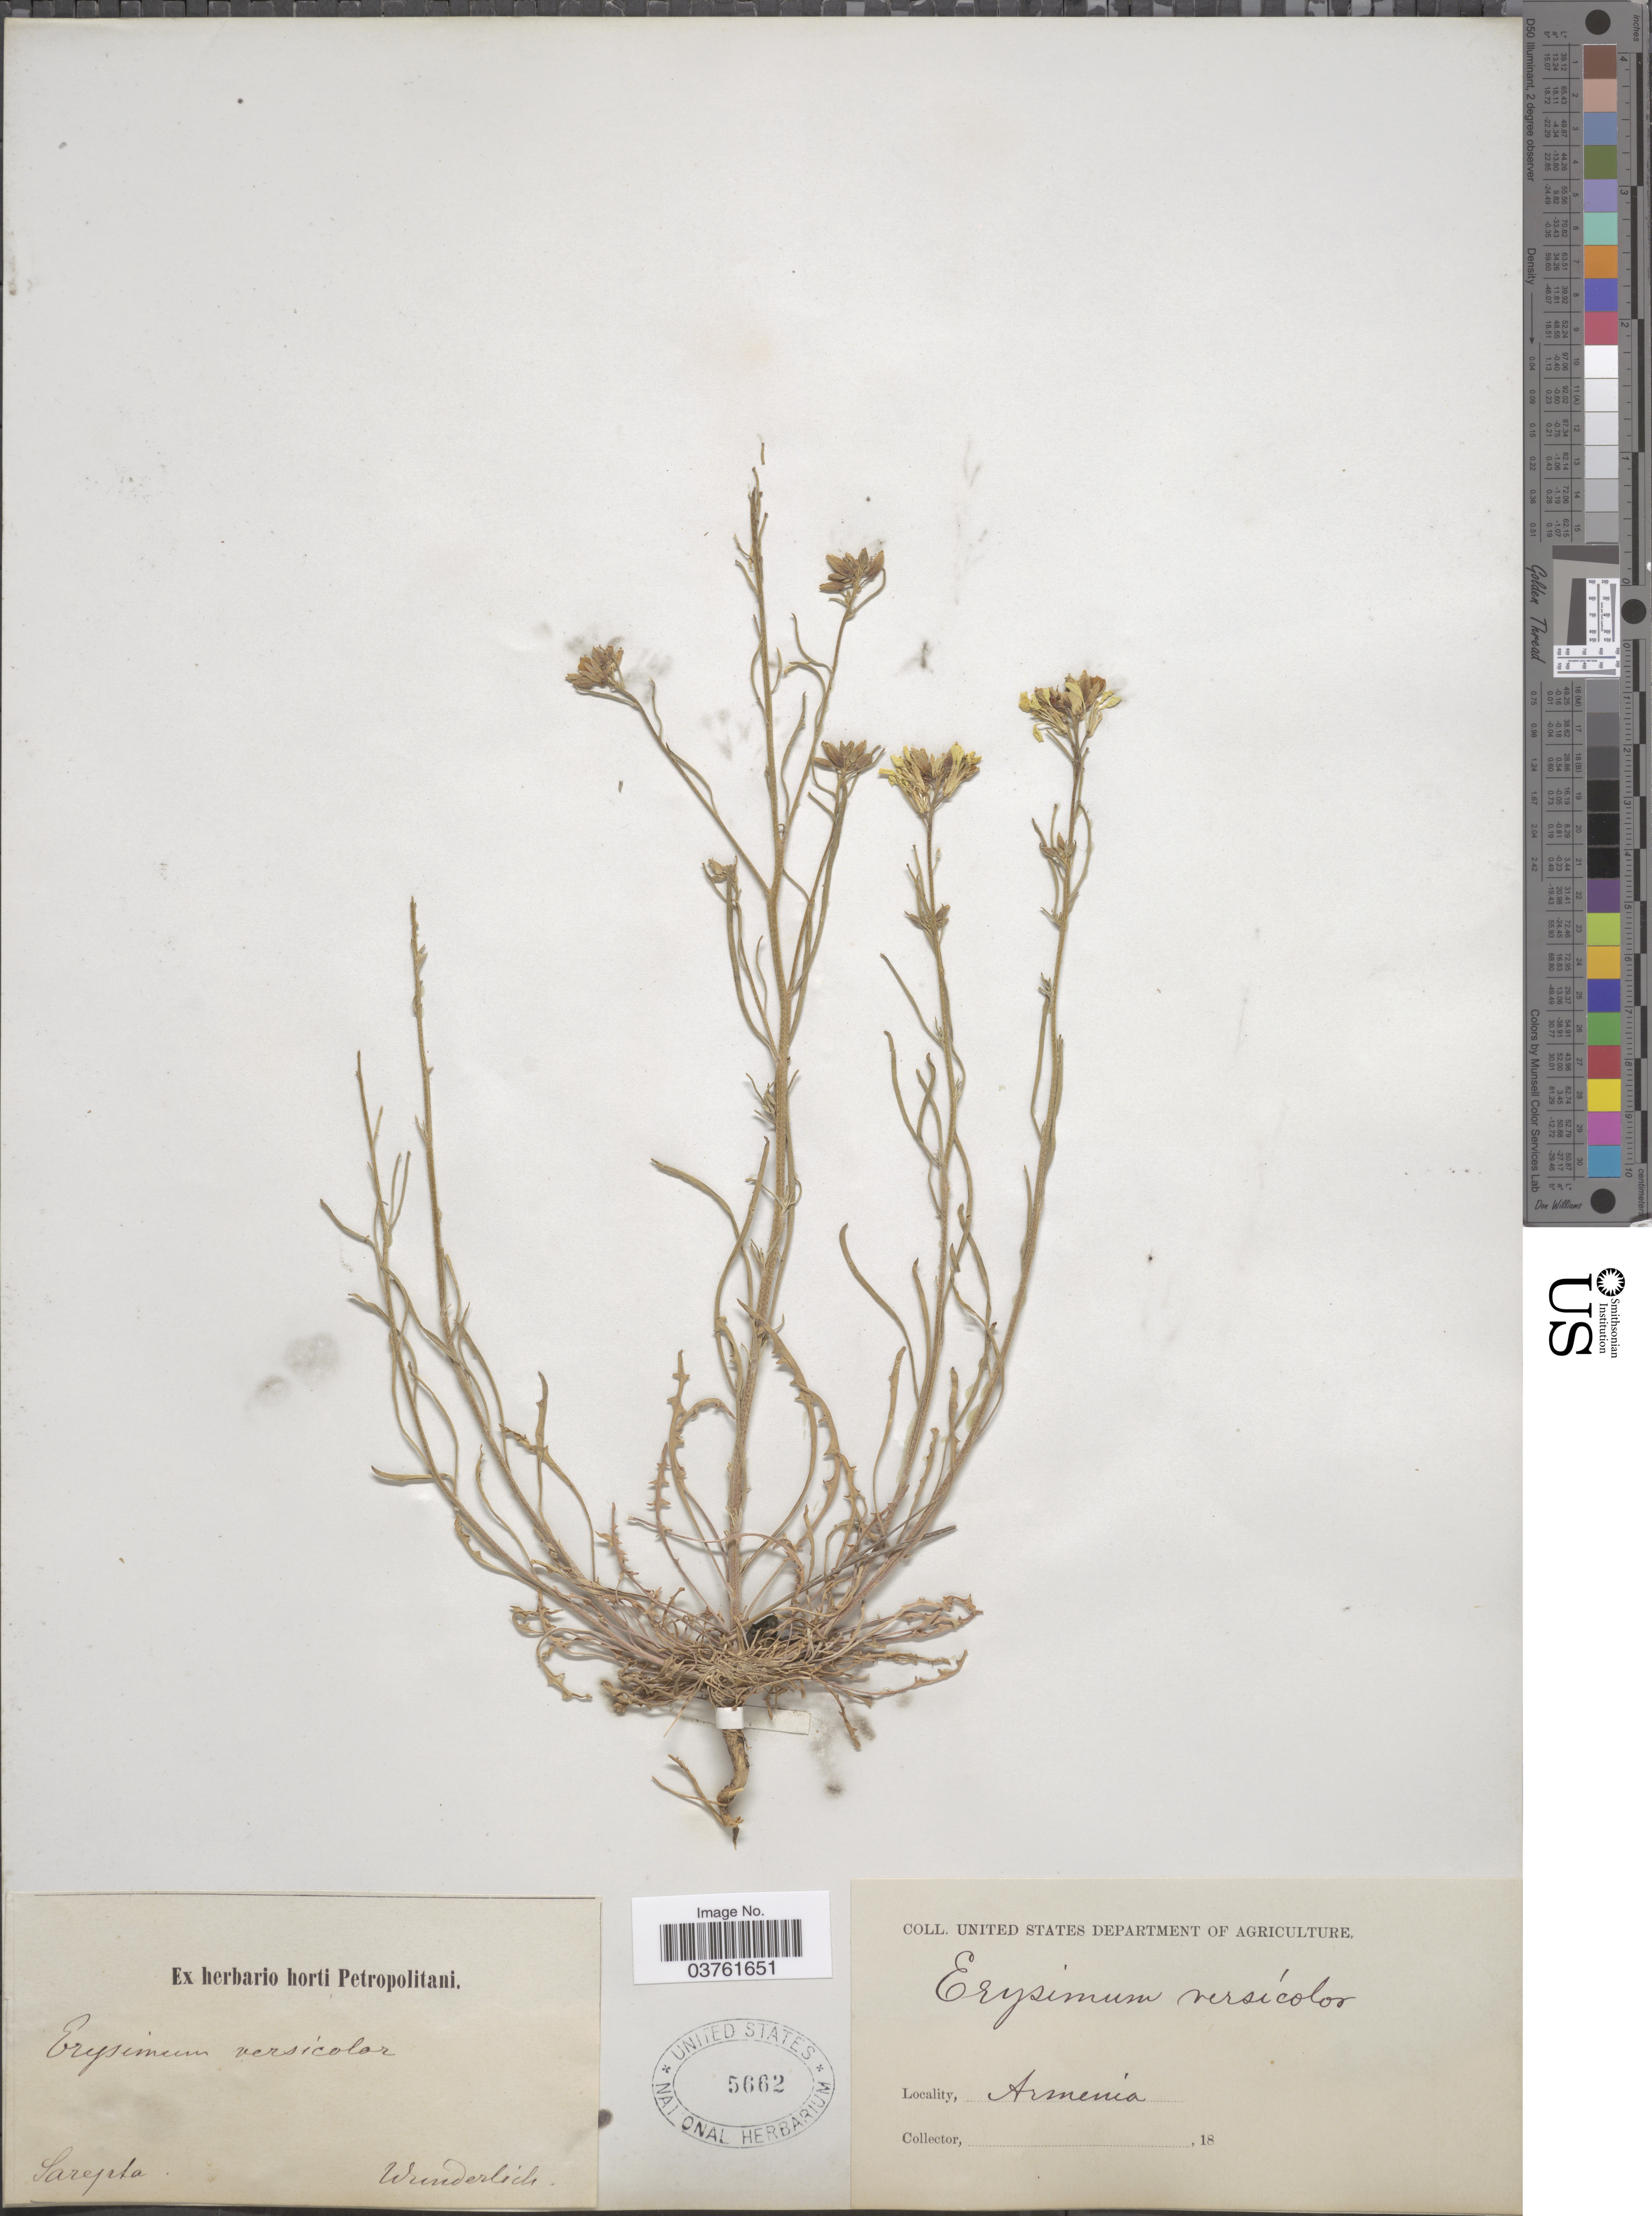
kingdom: Plantae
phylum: Tracheophyta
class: Magnoliopsida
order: Brassicales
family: Brassicaceae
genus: Erysimum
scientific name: Erysimum versicolor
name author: Andrz. ex DC.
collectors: Wunderlich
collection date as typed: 18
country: Russian Federation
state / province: Volgograd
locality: Sarepta.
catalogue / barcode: US 5662